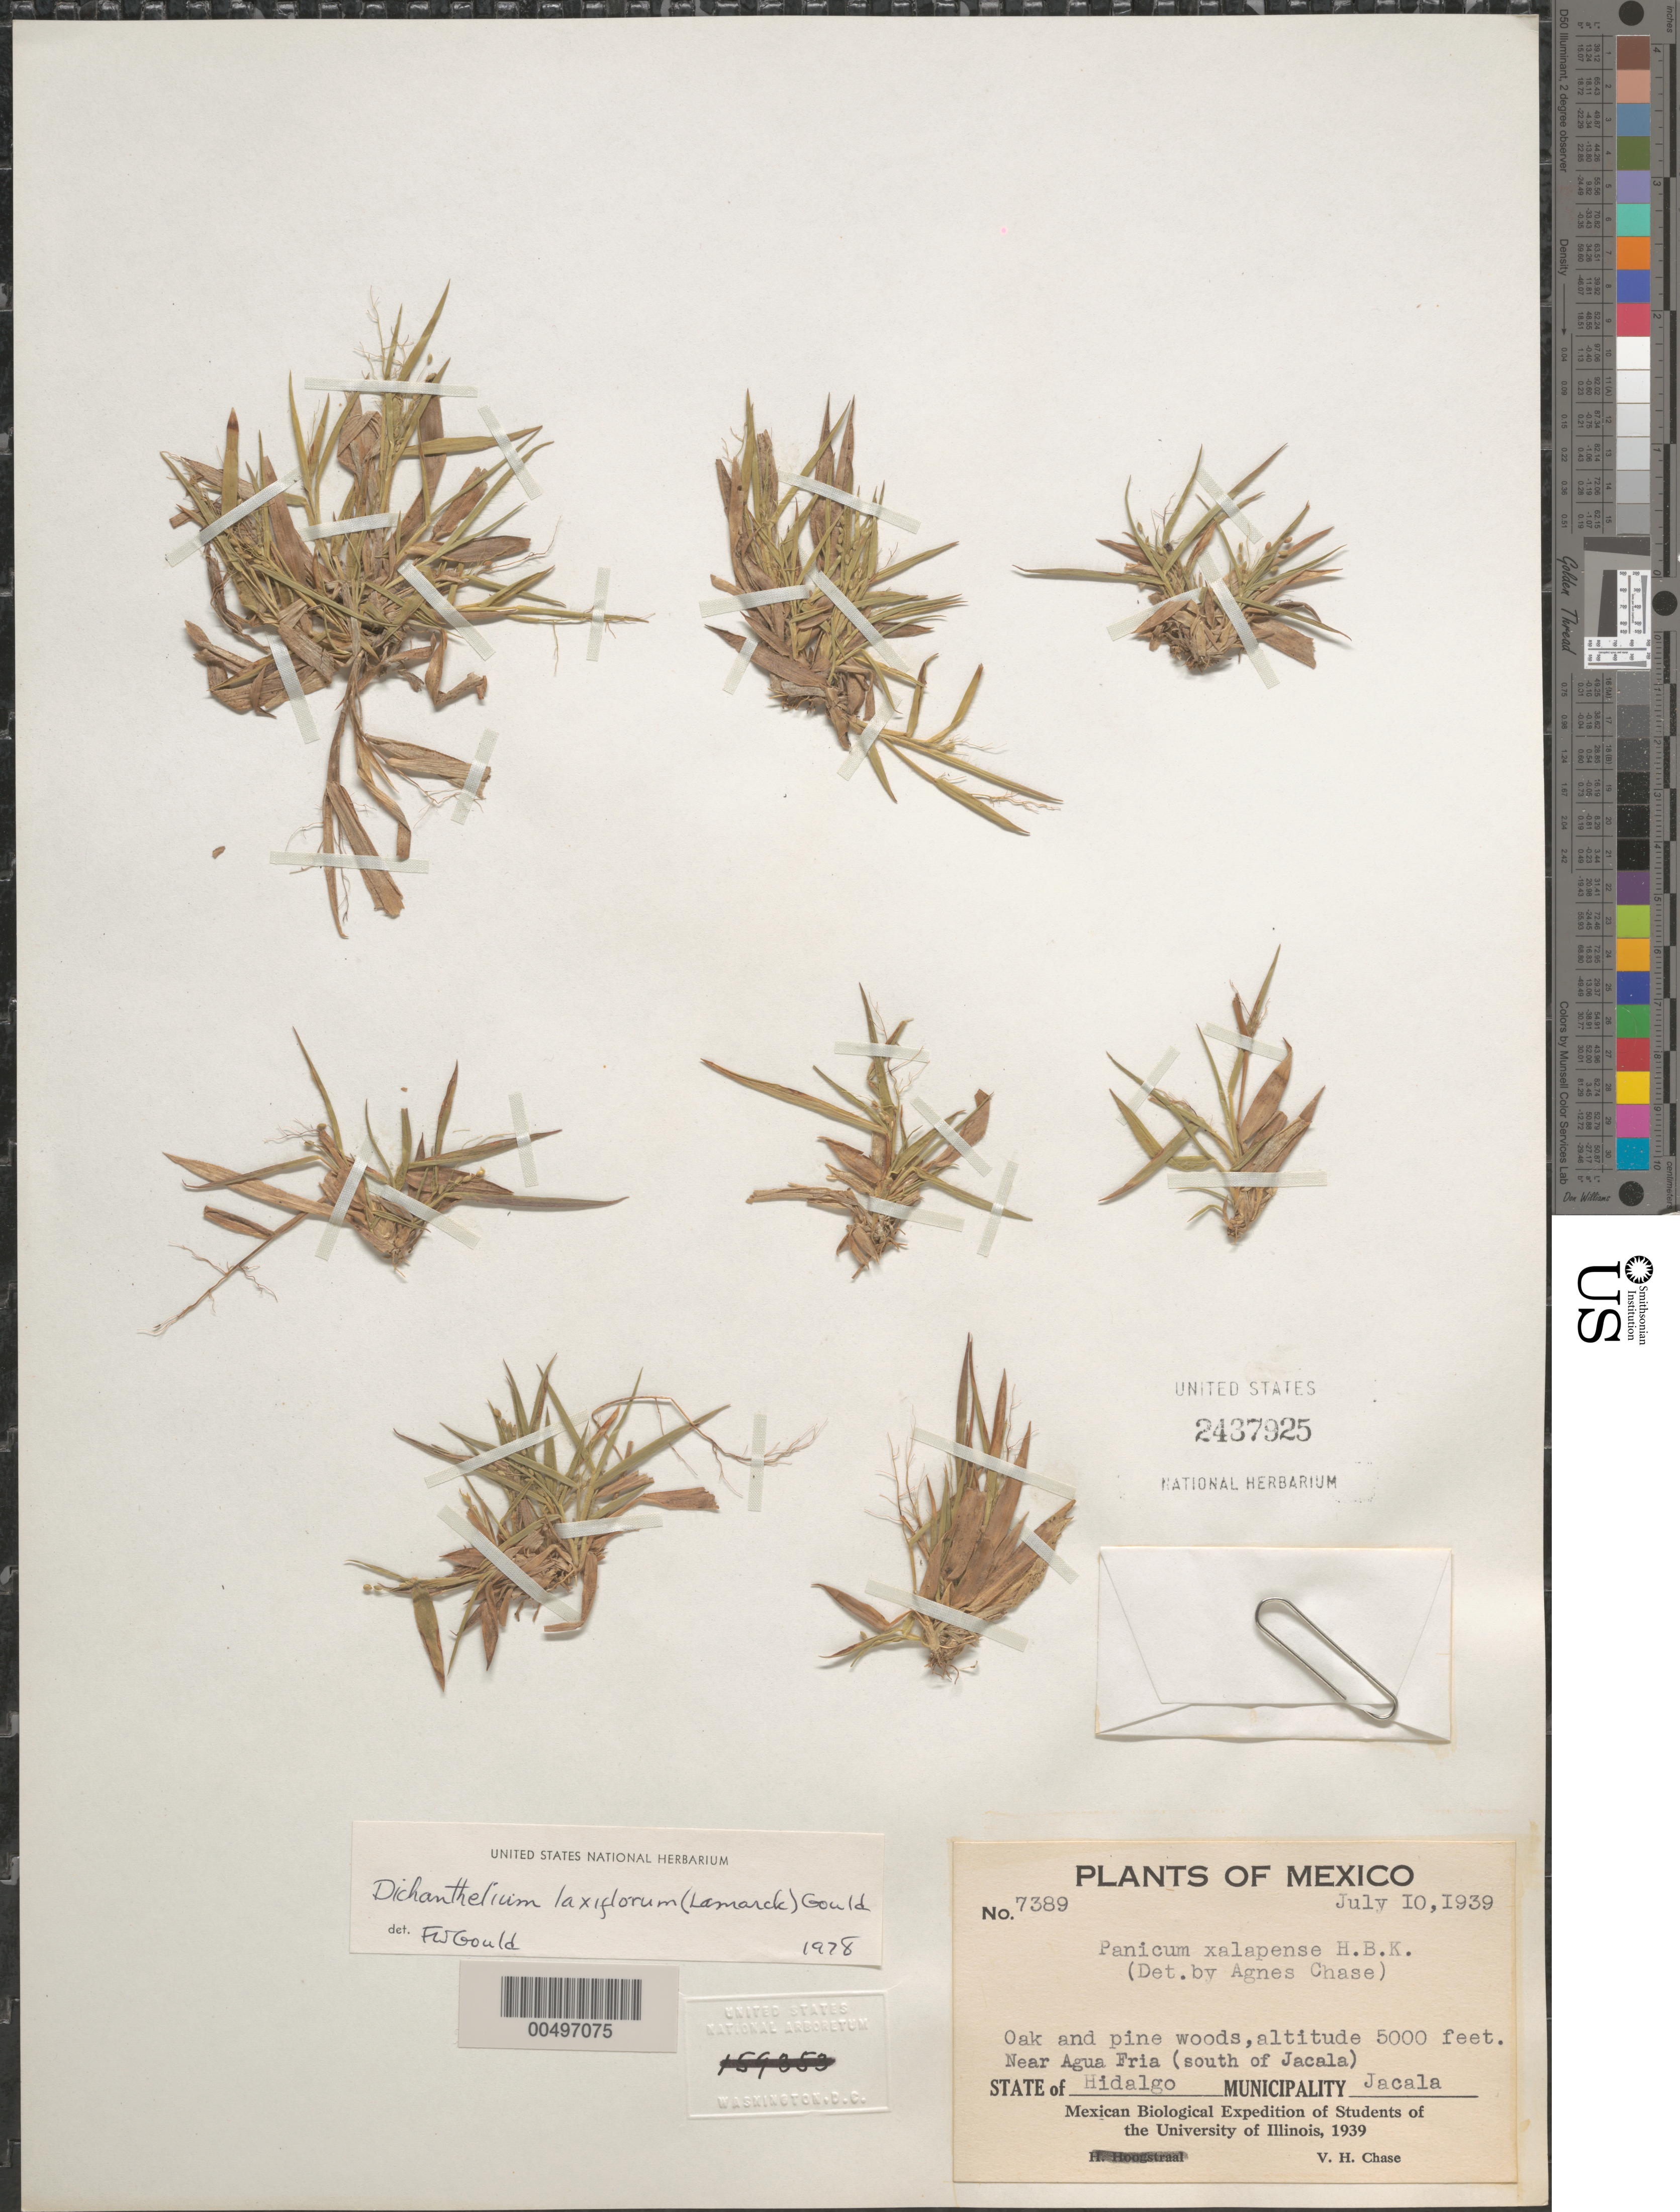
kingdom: Plantae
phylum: Tracheophyta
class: Liliopsida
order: Poales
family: Poaceae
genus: Dichanthelium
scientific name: Dichanthelium laxiflorum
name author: (Lam.) Gould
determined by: Gould, F. W.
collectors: V. H. Chase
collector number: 7389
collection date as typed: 10 Jul 1939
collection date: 1939-07-10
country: Mexico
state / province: Hidalgo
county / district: Jacala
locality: Near Agua Fria (S of Jacala), Mun: Jacala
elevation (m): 1524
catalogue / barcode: US 2437925